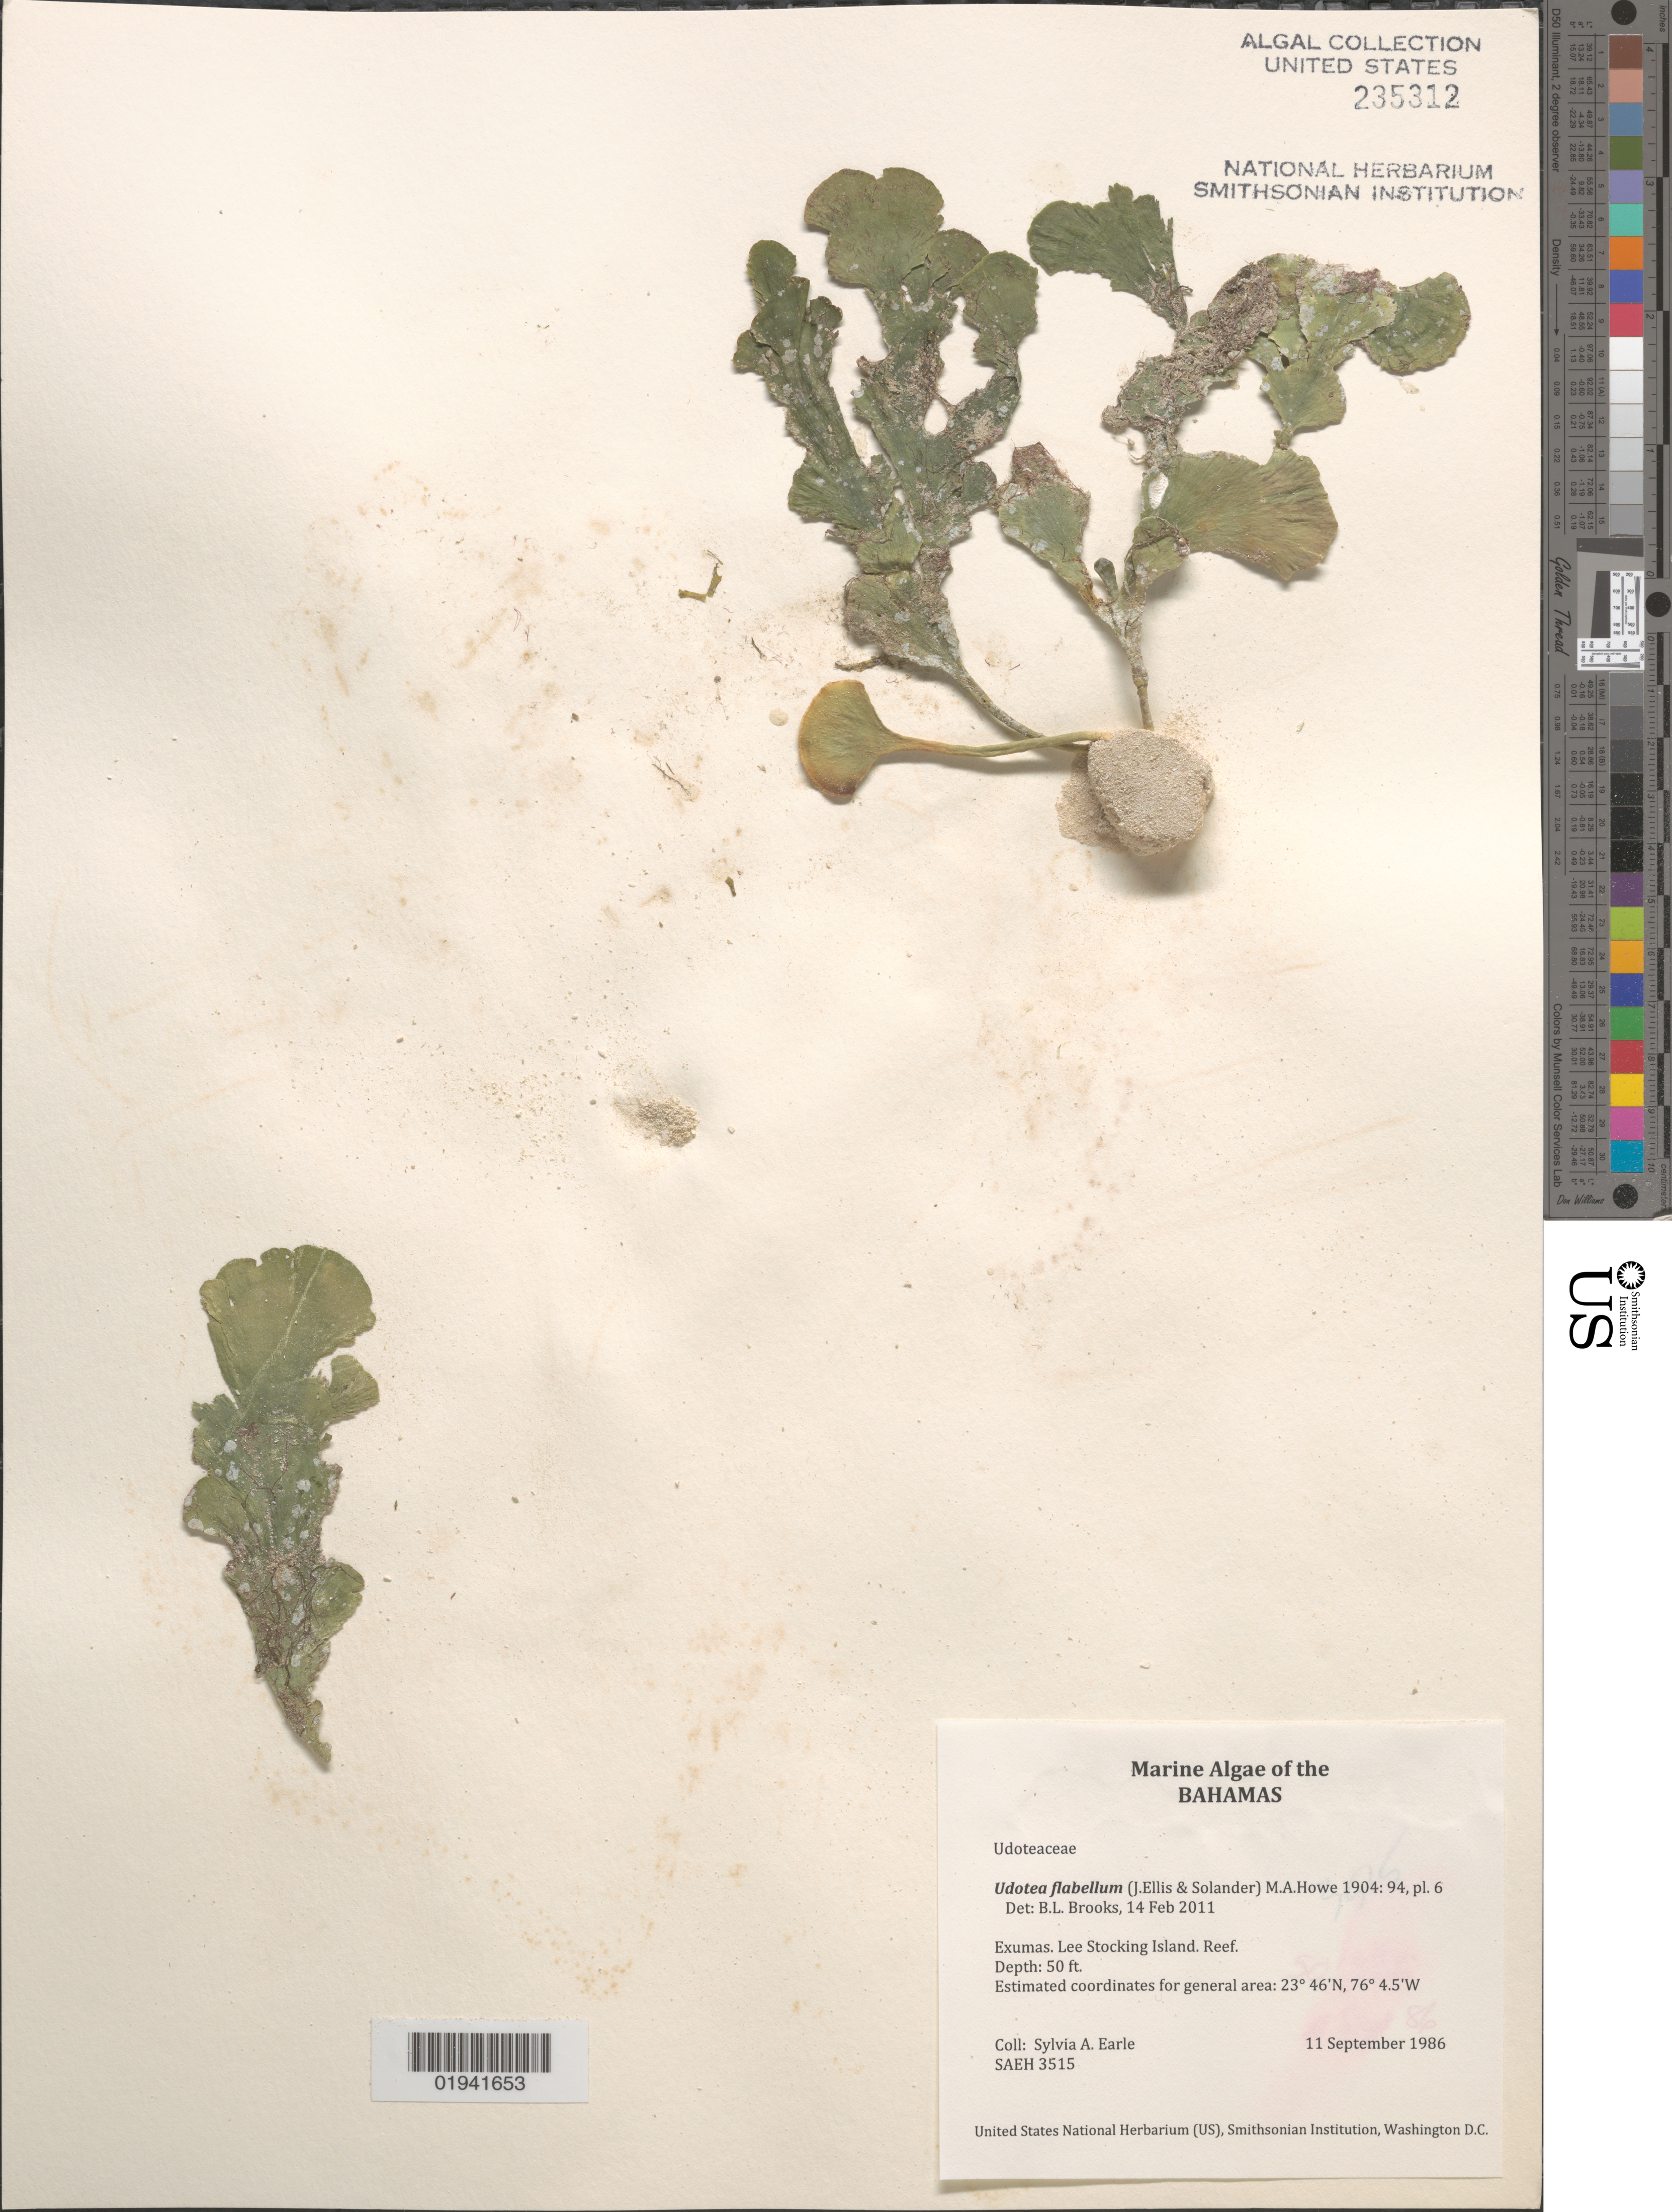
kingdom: Plantae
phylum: Chlorophyta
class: Ulvophyceae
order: Bryopsidales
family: Udoteaceae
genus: Udotea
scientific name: Udotea flabellum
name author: (J. Ellis & Sol.) M. Howe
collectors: S. A. Earle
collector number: SAEH3515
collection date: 1986-09-11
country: Bahamas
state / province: Exuma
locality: Exumas. Lee Stocking Island. Reef.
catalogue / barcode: US 235312